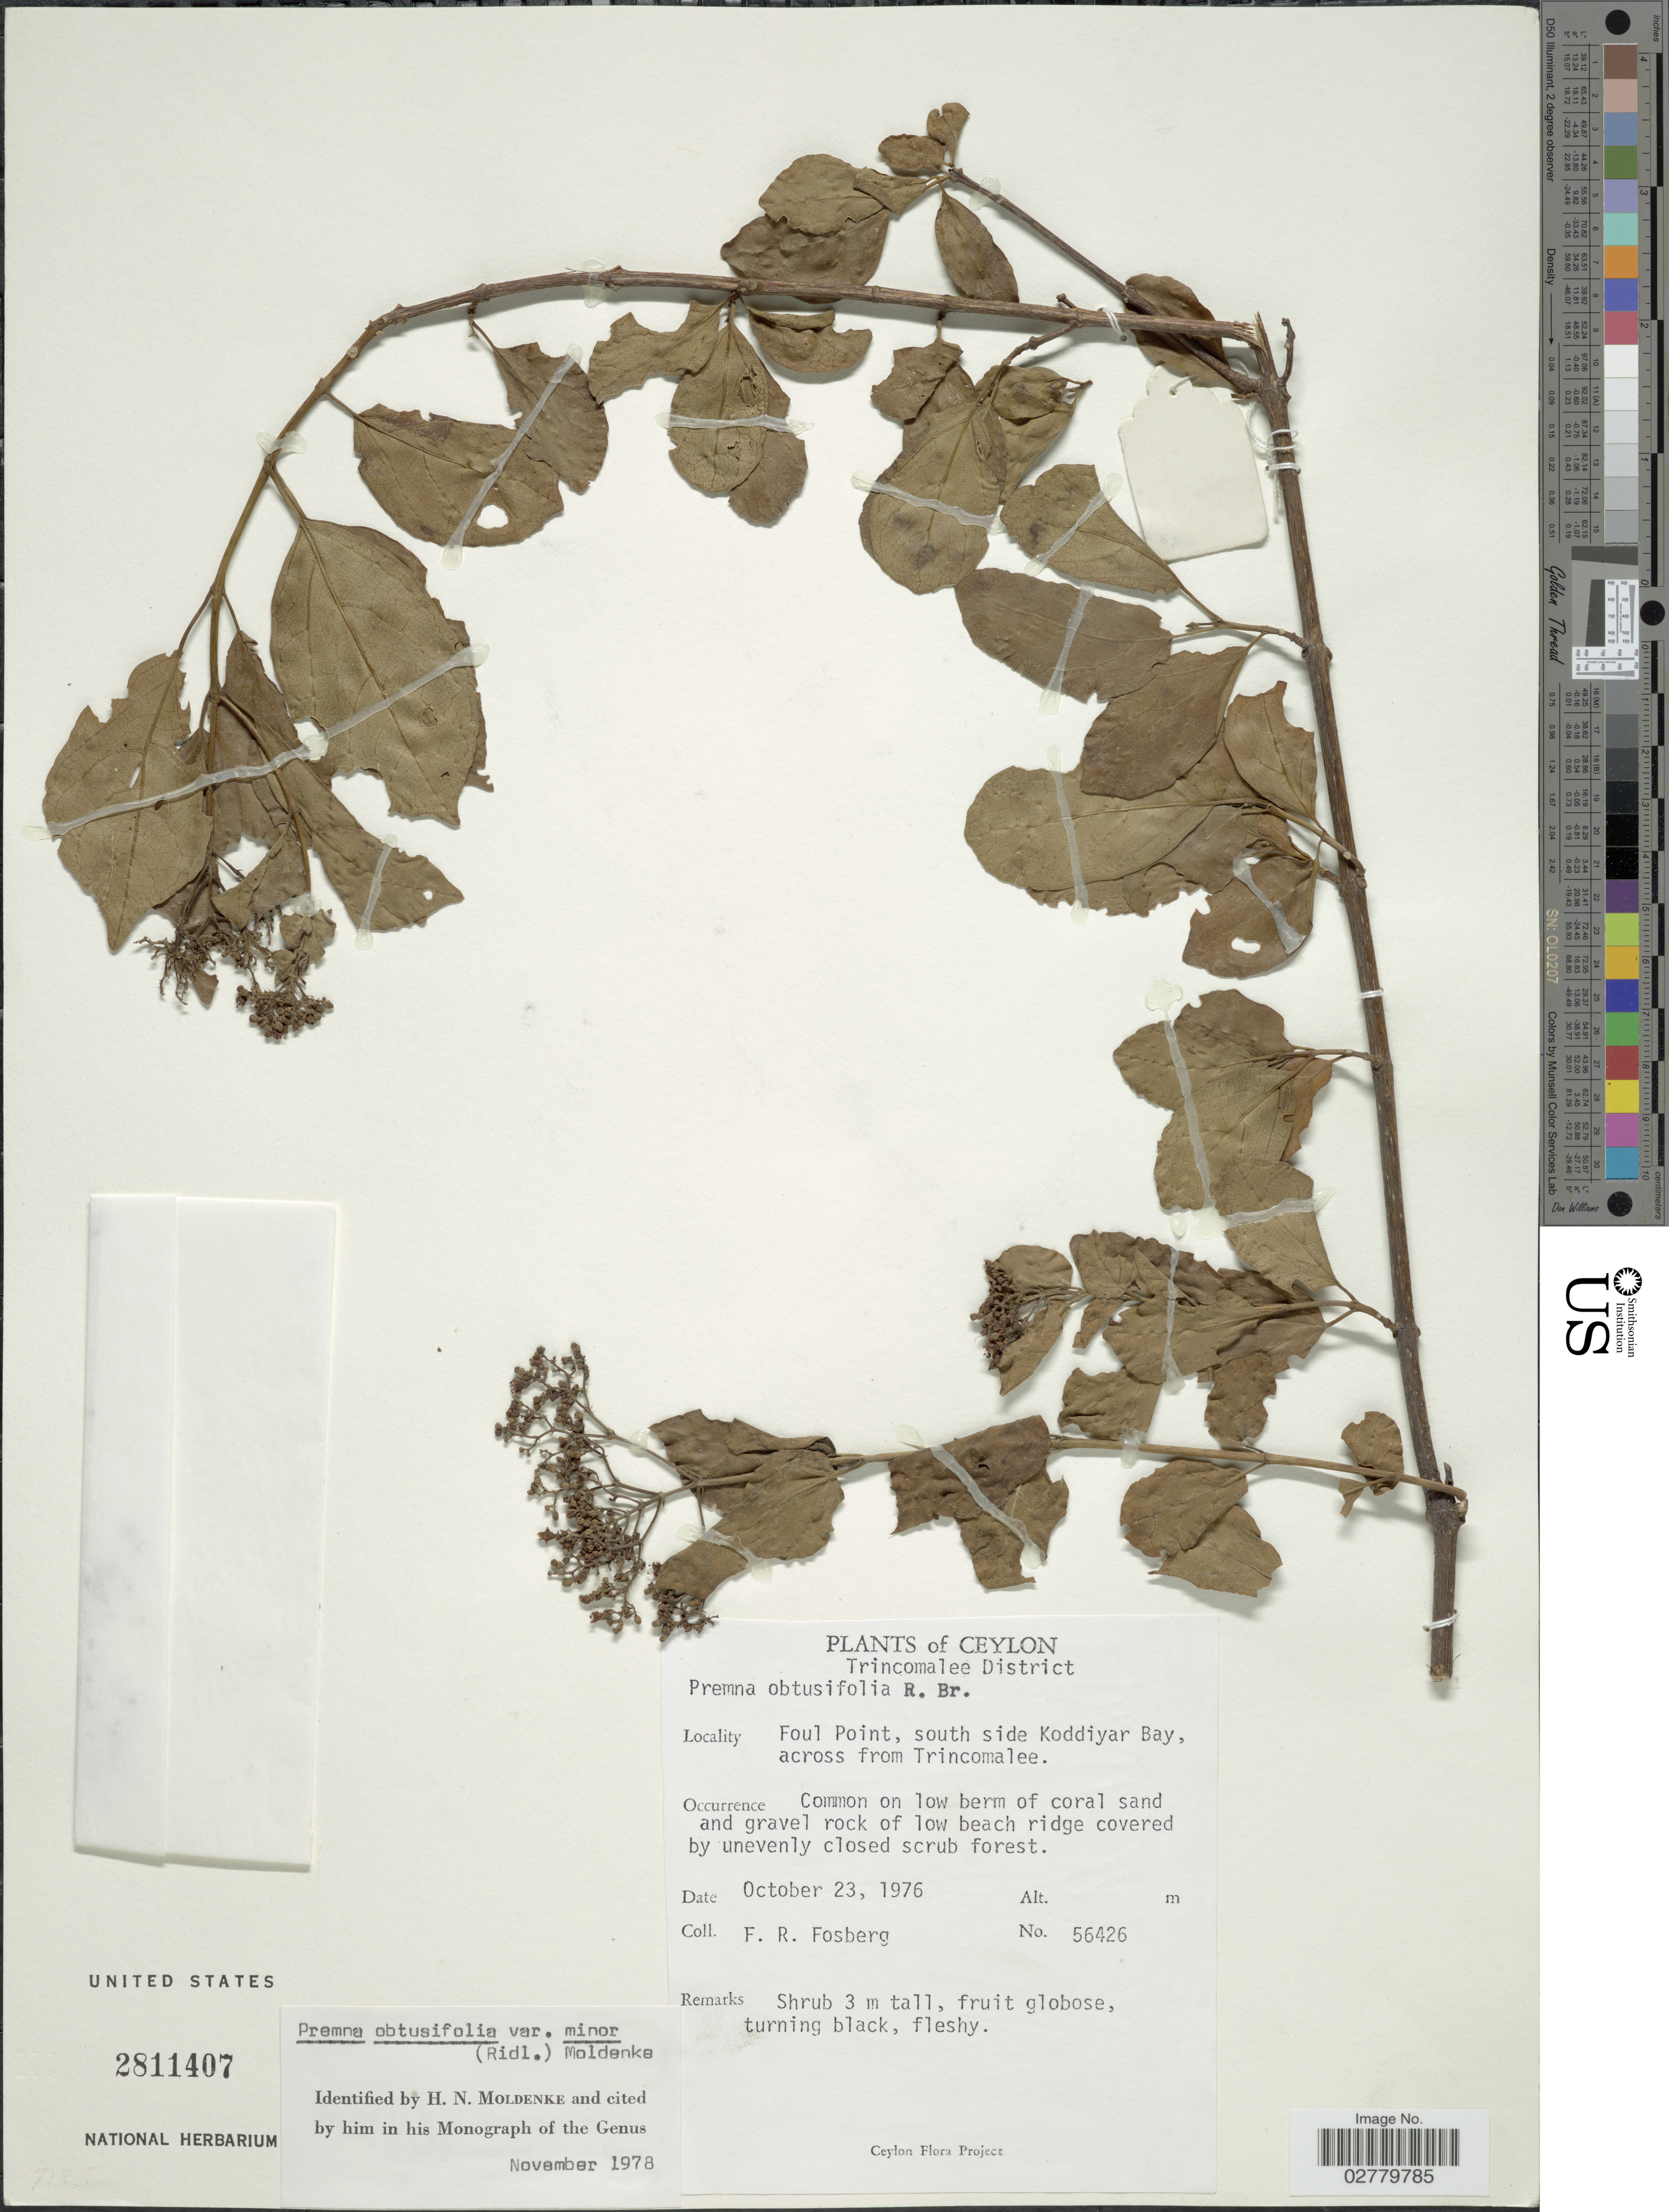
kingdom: Plantae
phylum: Tracheophyta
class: Magnoliopsida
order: Lamiales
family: Lamiaceae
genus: Premna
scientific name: Premna obtusifolia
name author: R. Br.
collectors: F. R. Fosberg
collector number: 56426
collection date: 1976-10-23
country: Sri Lanka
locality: Ceylon. Trincomalee District. Foul Point, south side Koddiyar Bay, accros from Trincomalee.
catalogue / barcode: US 2811407